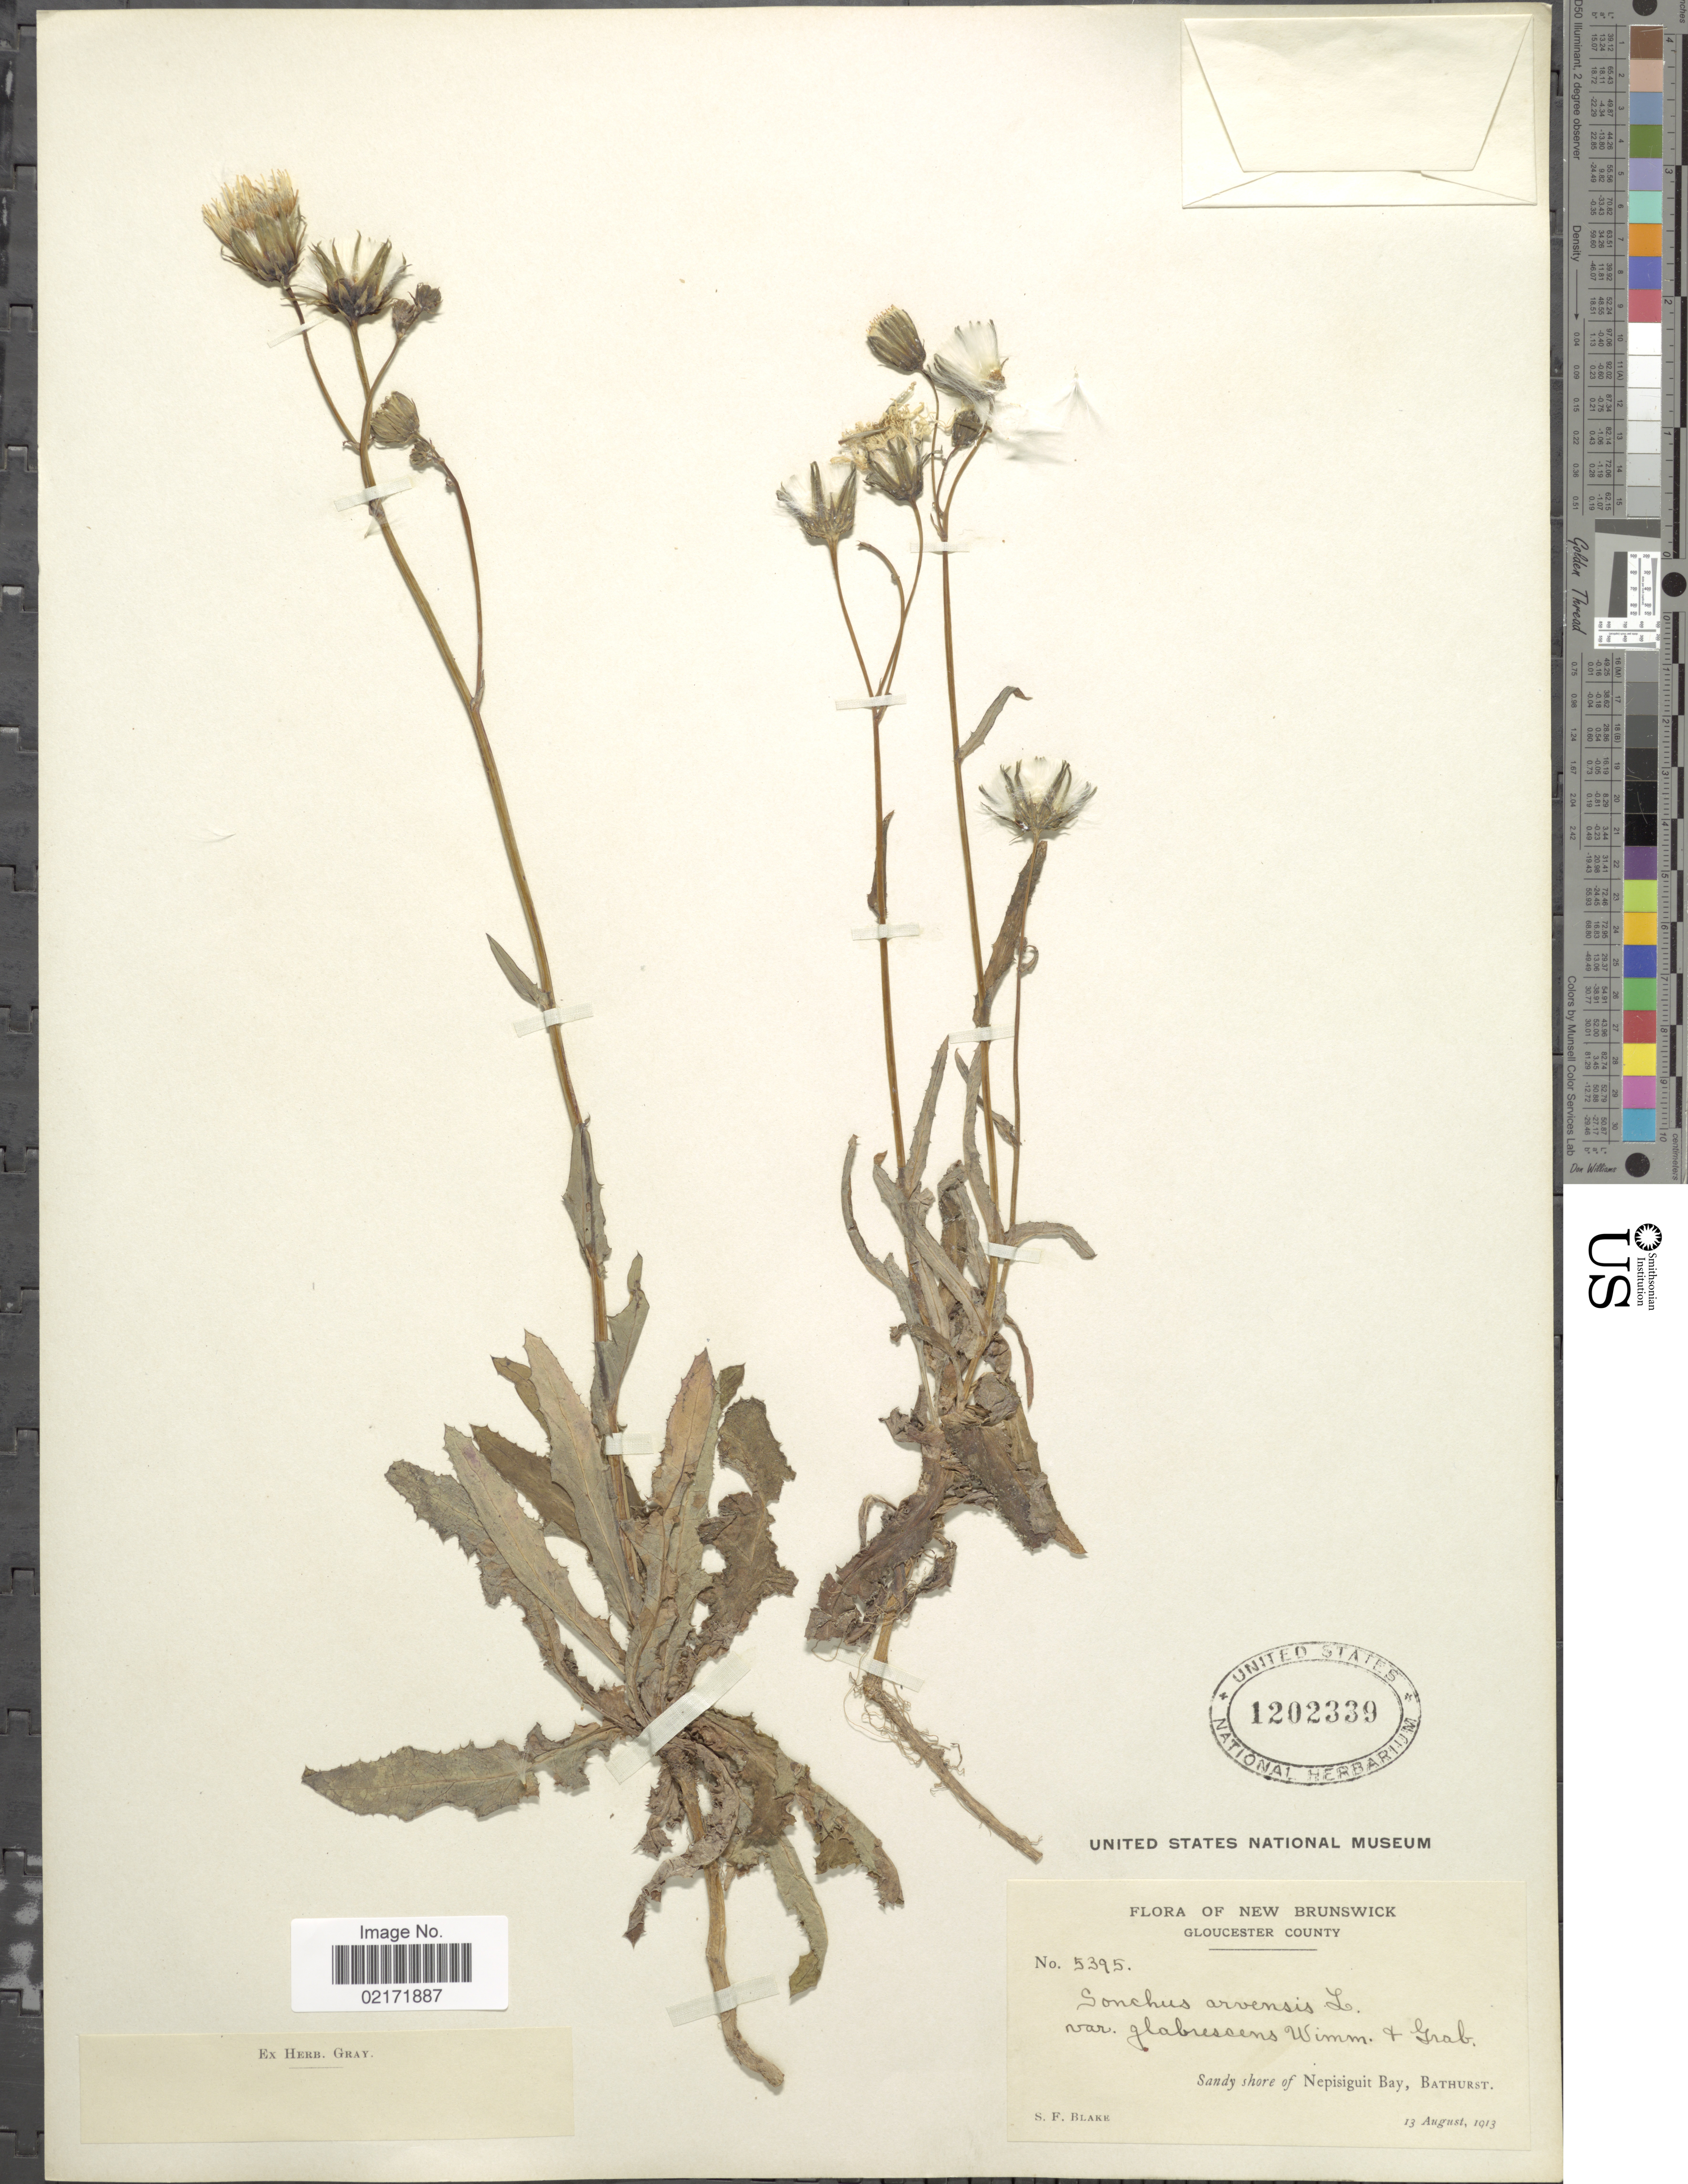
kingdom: Plantae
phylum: Tracheophyta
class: Magnoliopsida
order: Asterales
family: Asteraceae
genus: Sonchus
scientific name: Sonchus arvensis subsp. uliginosus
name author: (M. Bieb.) Nyman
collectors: S. Blake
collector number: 5395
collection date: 1913-08-13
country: Canada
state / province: New Brunswick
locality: Gloucester County, sandy shore of Nepisiguit Bay, Bathurst.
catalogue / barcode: US 1202339